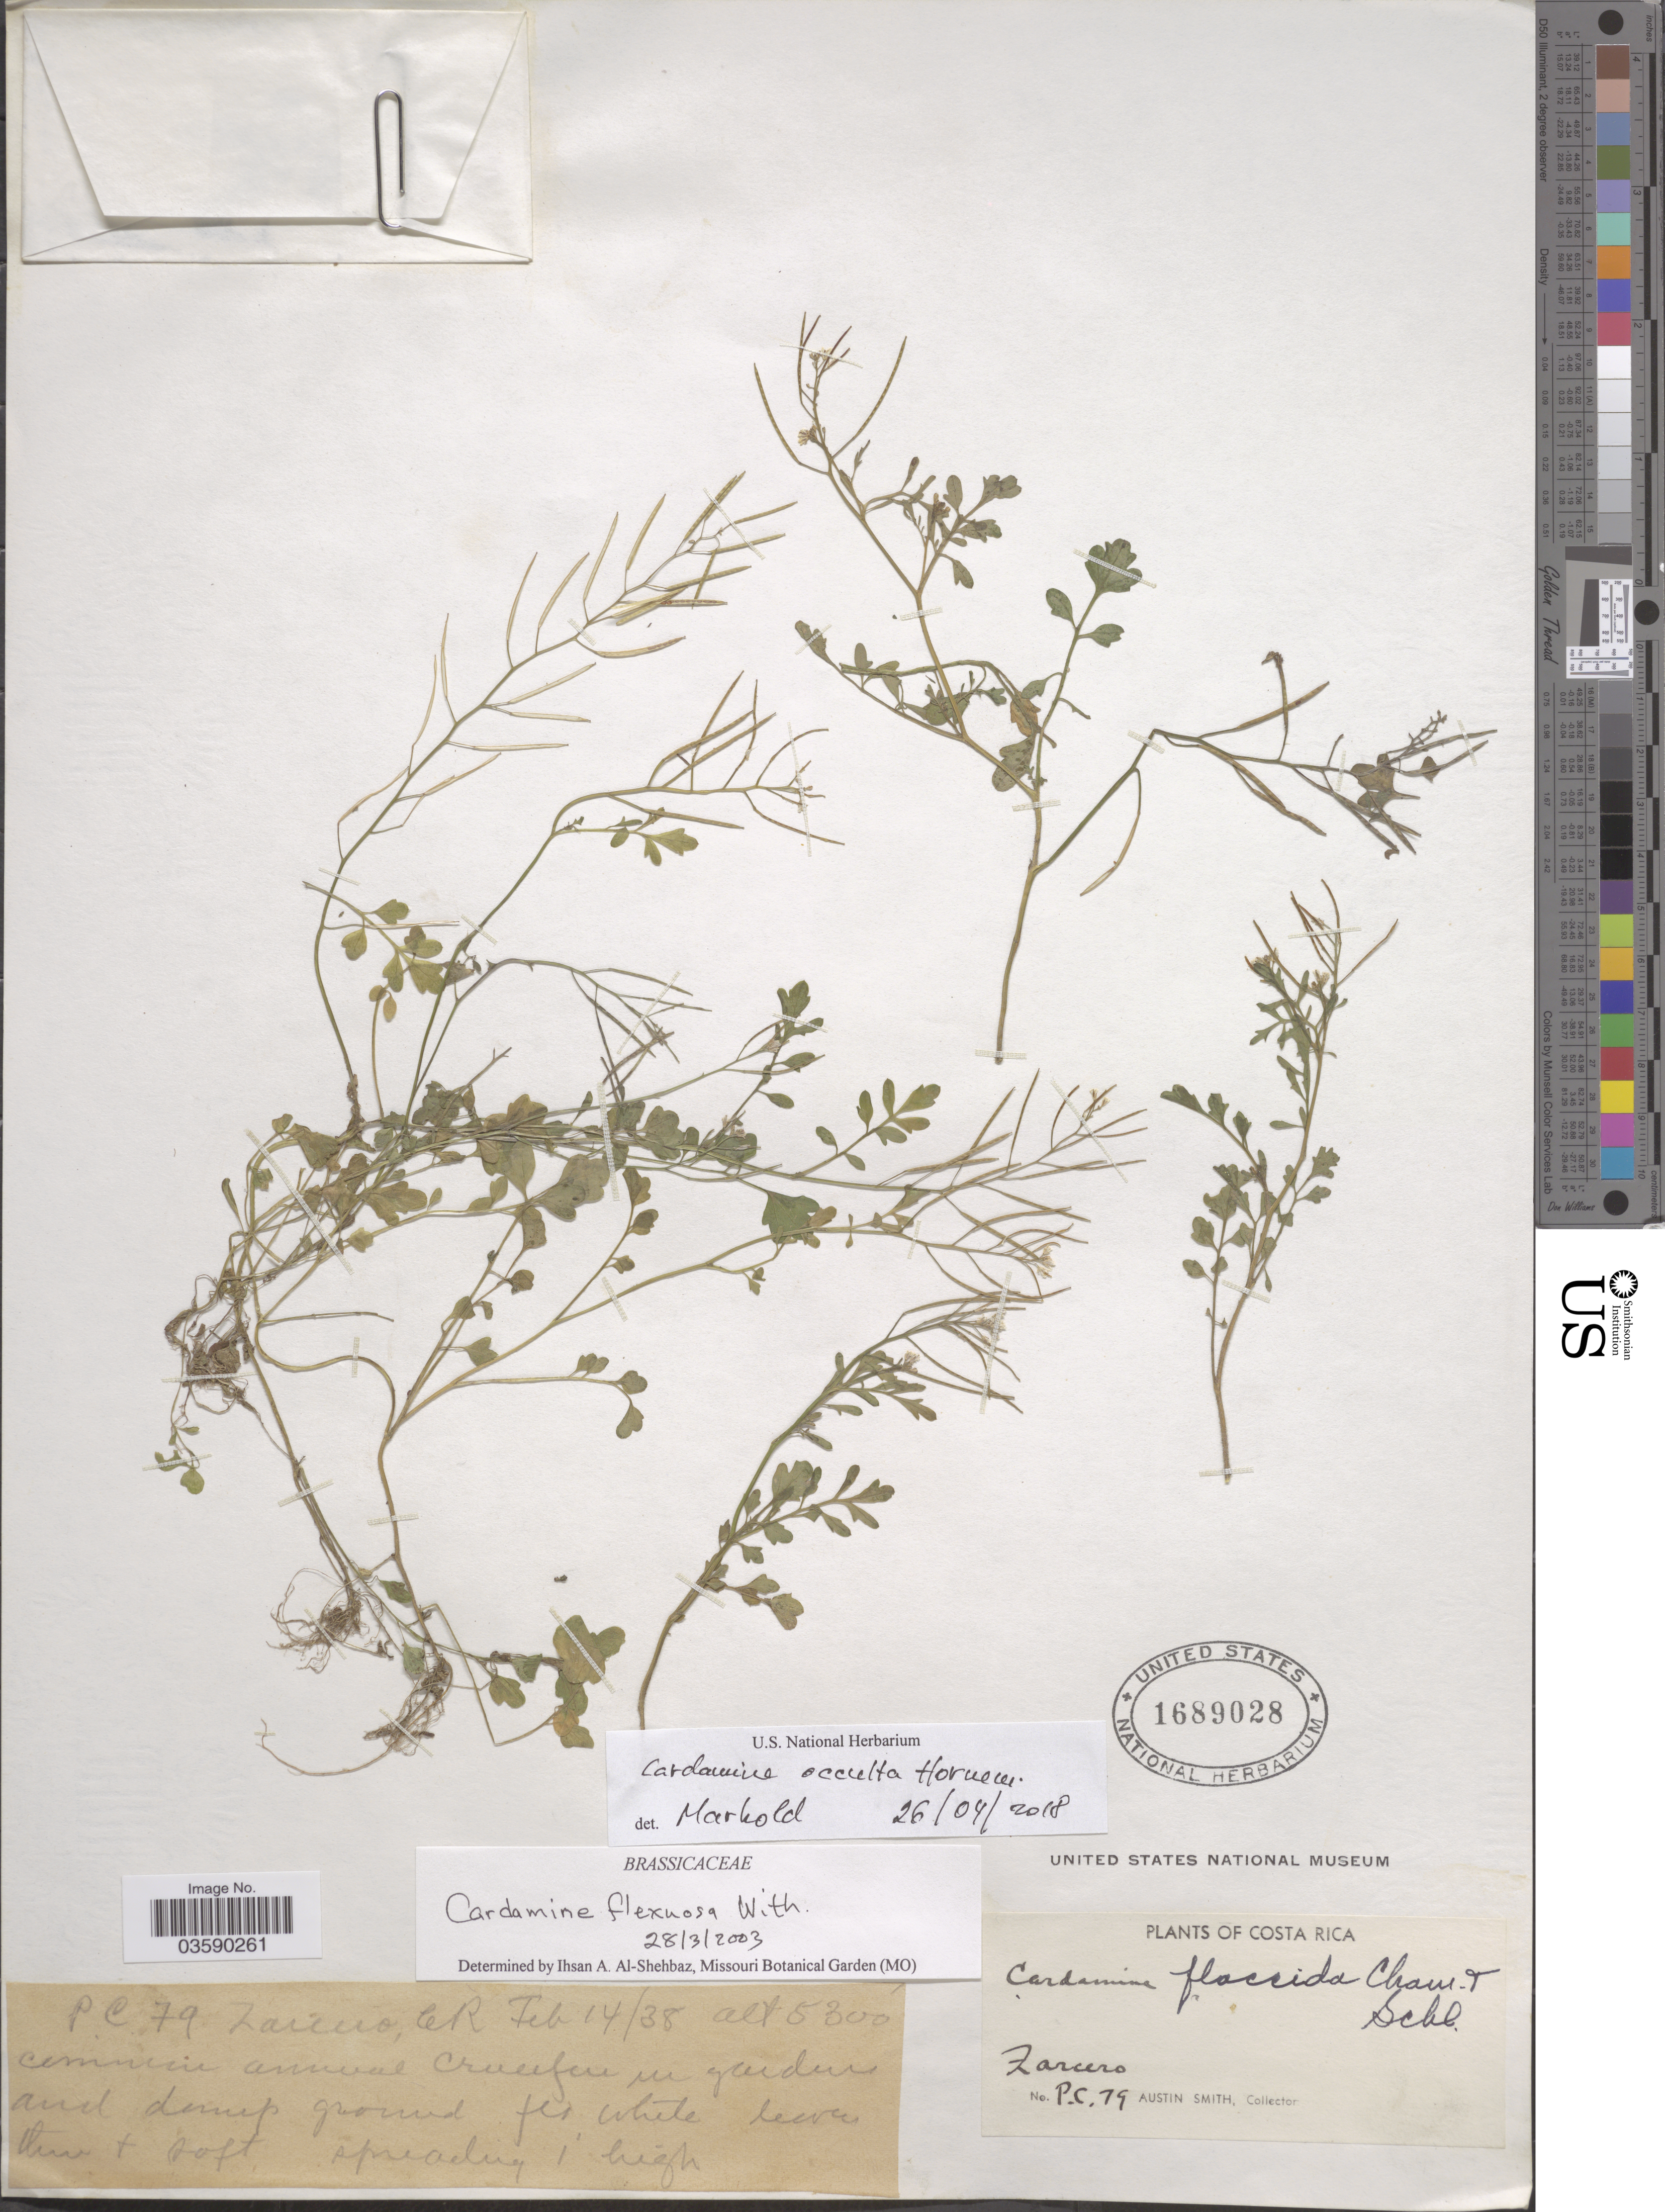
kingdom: Plantae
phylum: Tracheophyta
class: Magnoliopsida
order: Brassicales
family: Brassicaceae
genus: Cardamine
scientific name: Cardamine occulta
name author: Hornem.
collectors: Aust P. Smith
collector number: P.C.79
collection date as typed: Transcribed d/m/y: 14/2/38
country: Costa Rica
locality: Zarcero.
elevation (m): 1615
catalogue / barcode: US 1689028